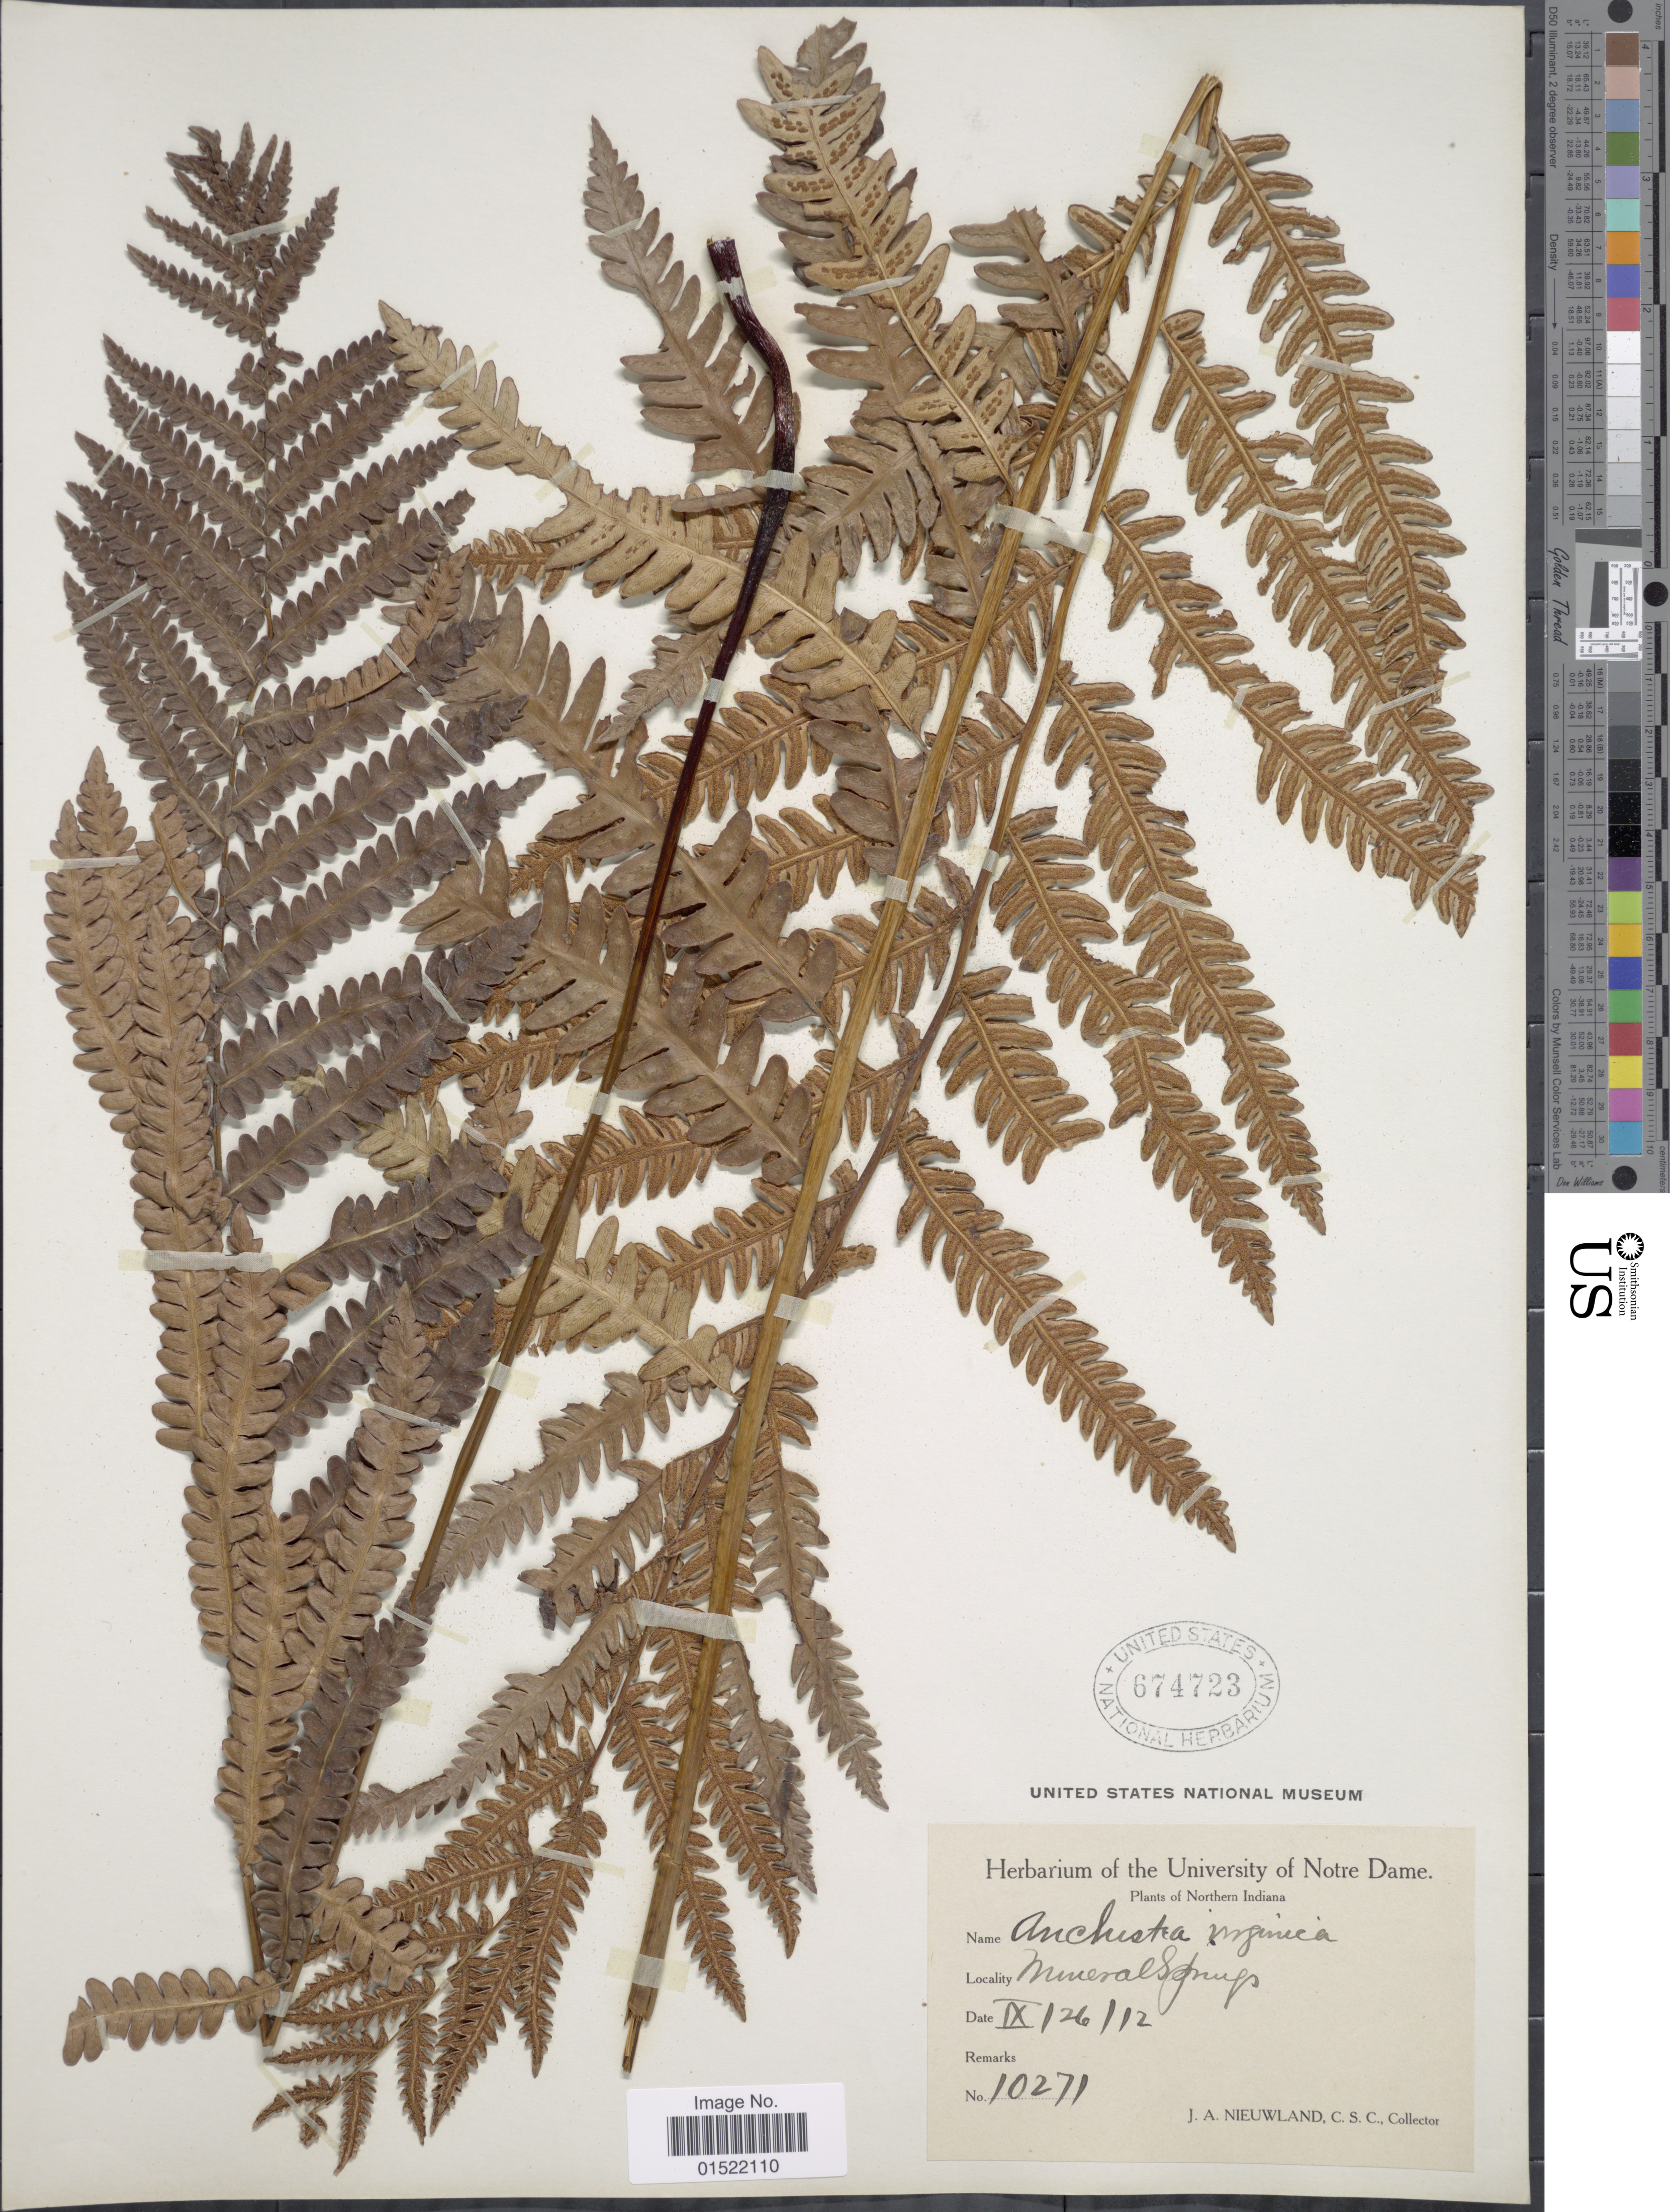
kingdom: Plantae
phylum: Tracheophyta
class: Polypodiopsida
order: Polypodiales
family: Blechnaceae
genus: Woodwardia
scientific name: Woodwardia virginica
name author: (L.) R.M. Sm.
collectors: J. A. Nieuwland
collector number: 10271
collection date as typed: Transcribed d/m/y: 26/9/12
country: United States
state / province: Indiana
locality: Northern Indiana, Mineral Springs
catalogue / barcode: US 674723